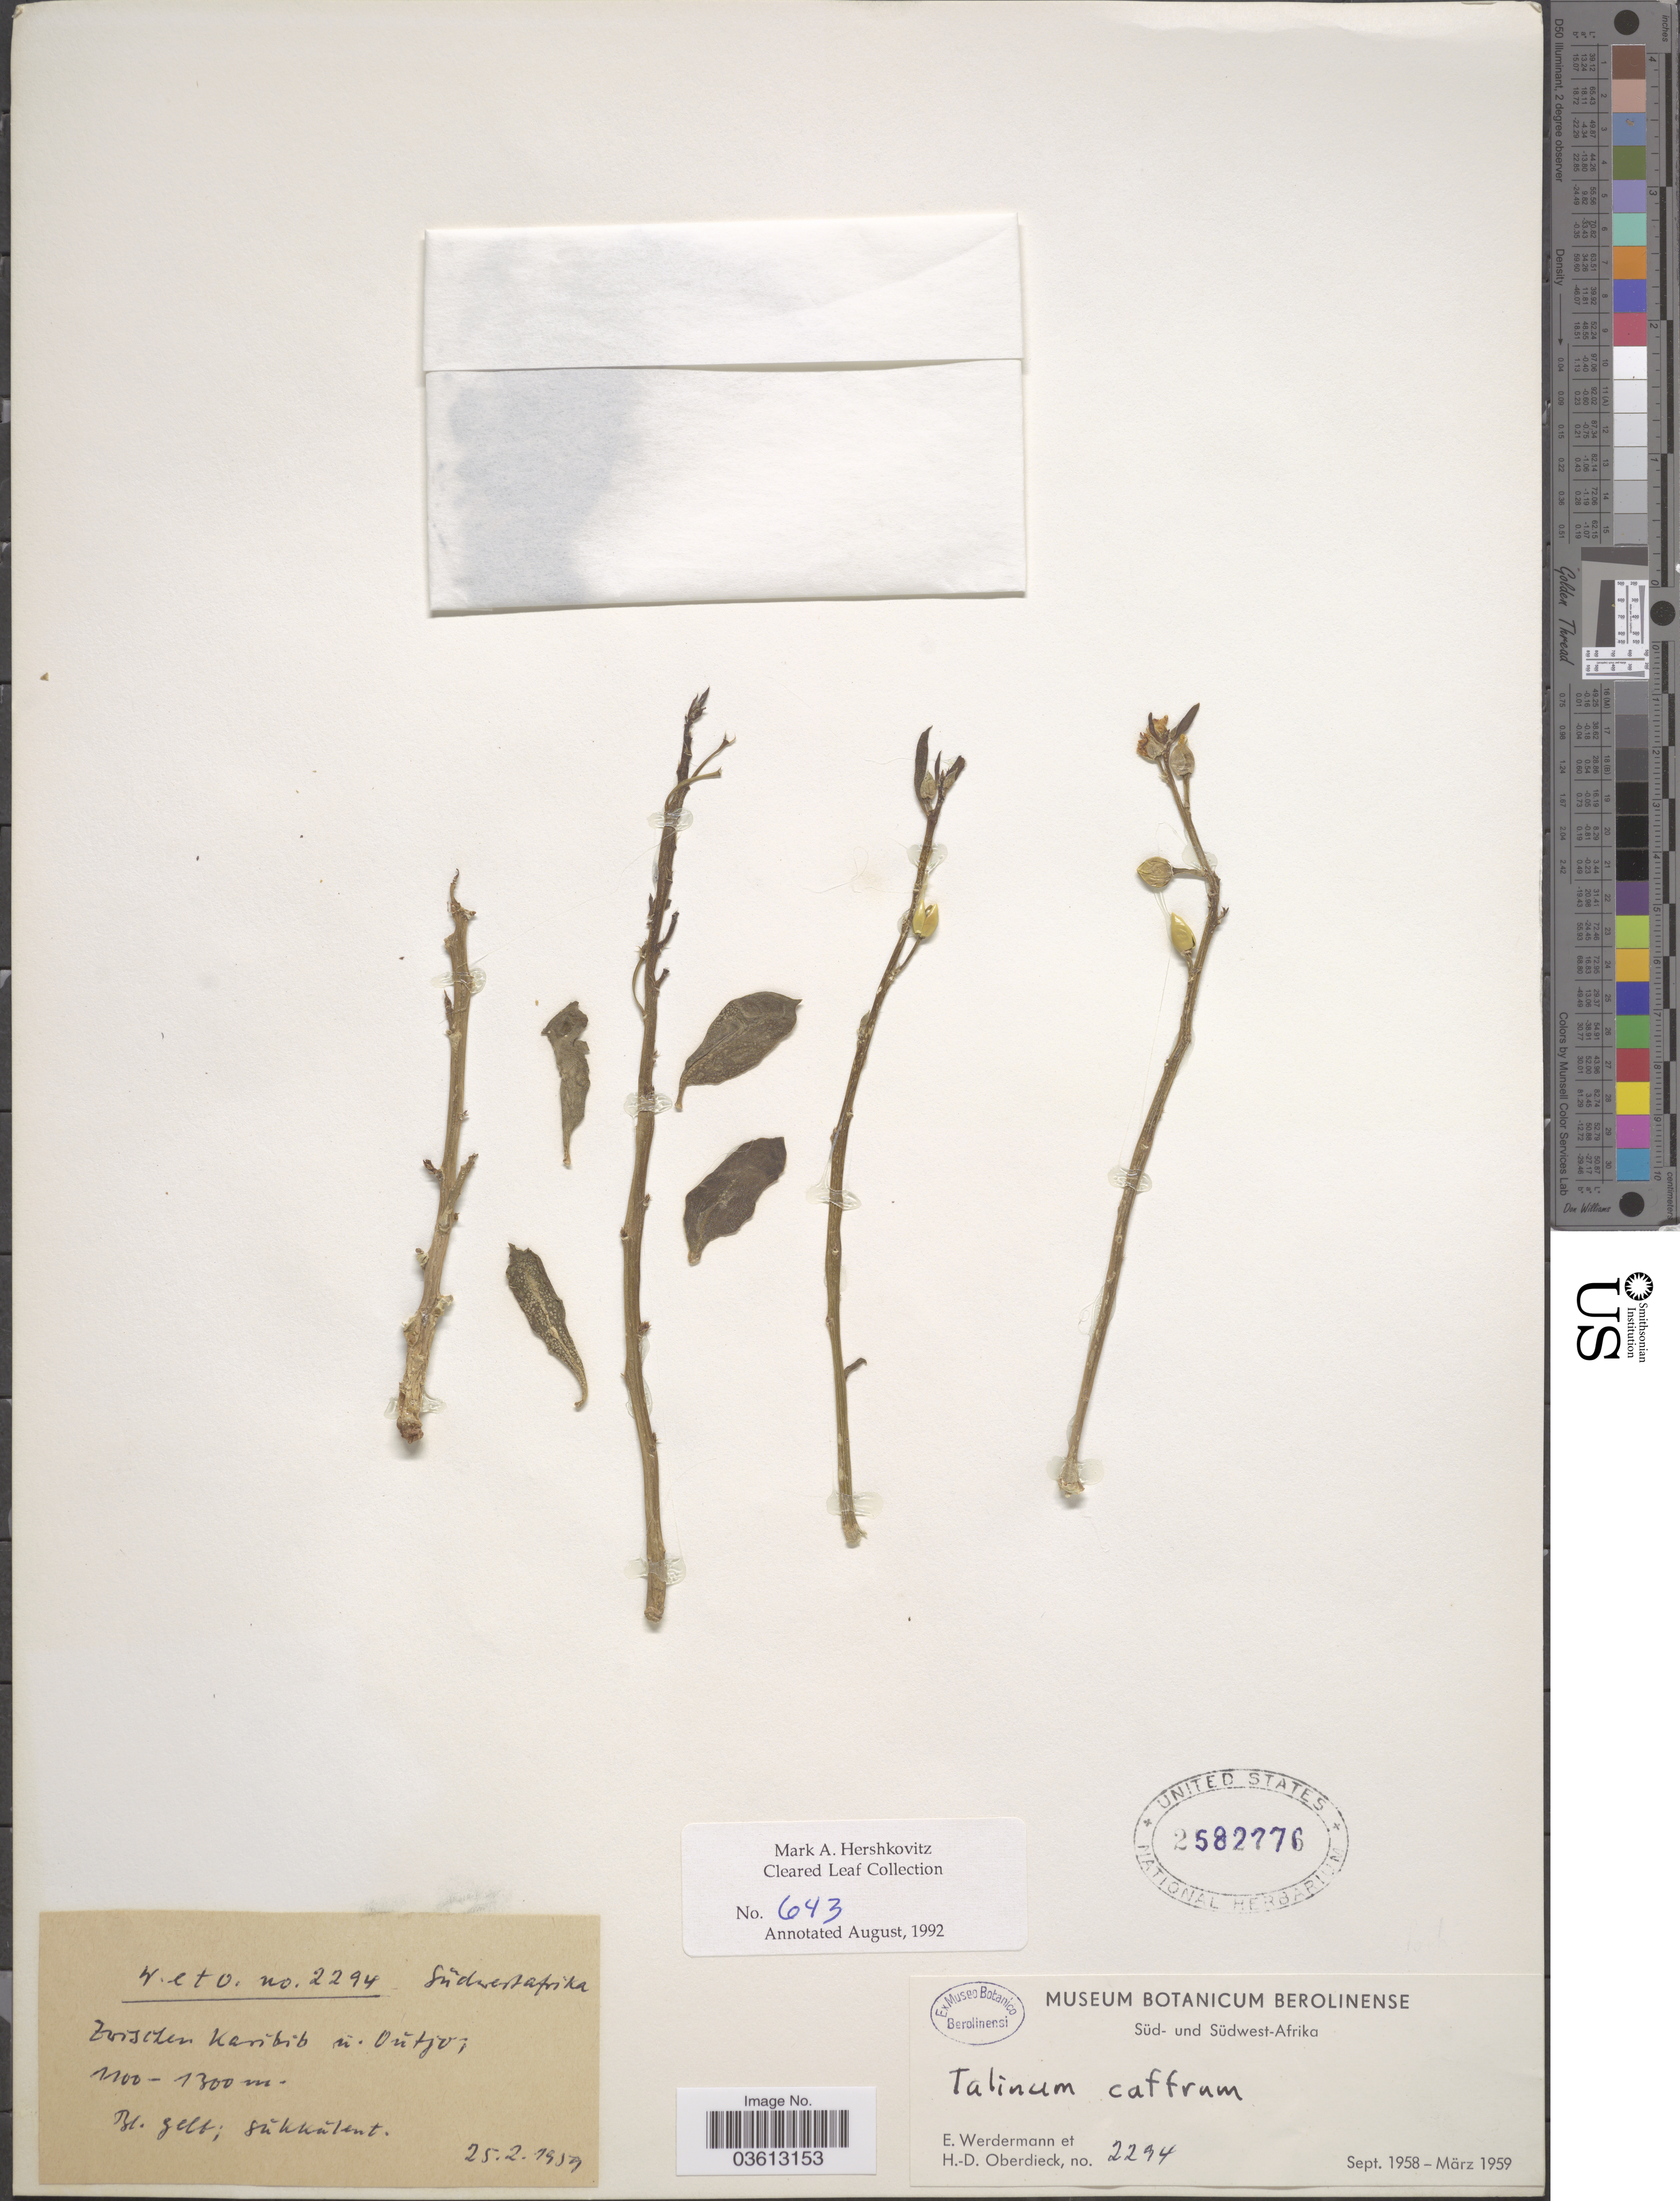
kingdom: Plantae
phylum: Tracheophyta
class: Magnoliopsida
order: Caryophyllales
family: Talinaceae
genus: Talinum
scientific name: Talinum caffrum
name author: (Thunb.) Eckl. & Zeyh.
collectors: E. Werdermann & H. Oberdieck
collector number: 2294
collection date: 1959-02-25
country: Namibia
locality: Südwestafrika. Zwischen Karibib in Outjo.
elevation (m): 1100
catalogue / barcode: US 2582776